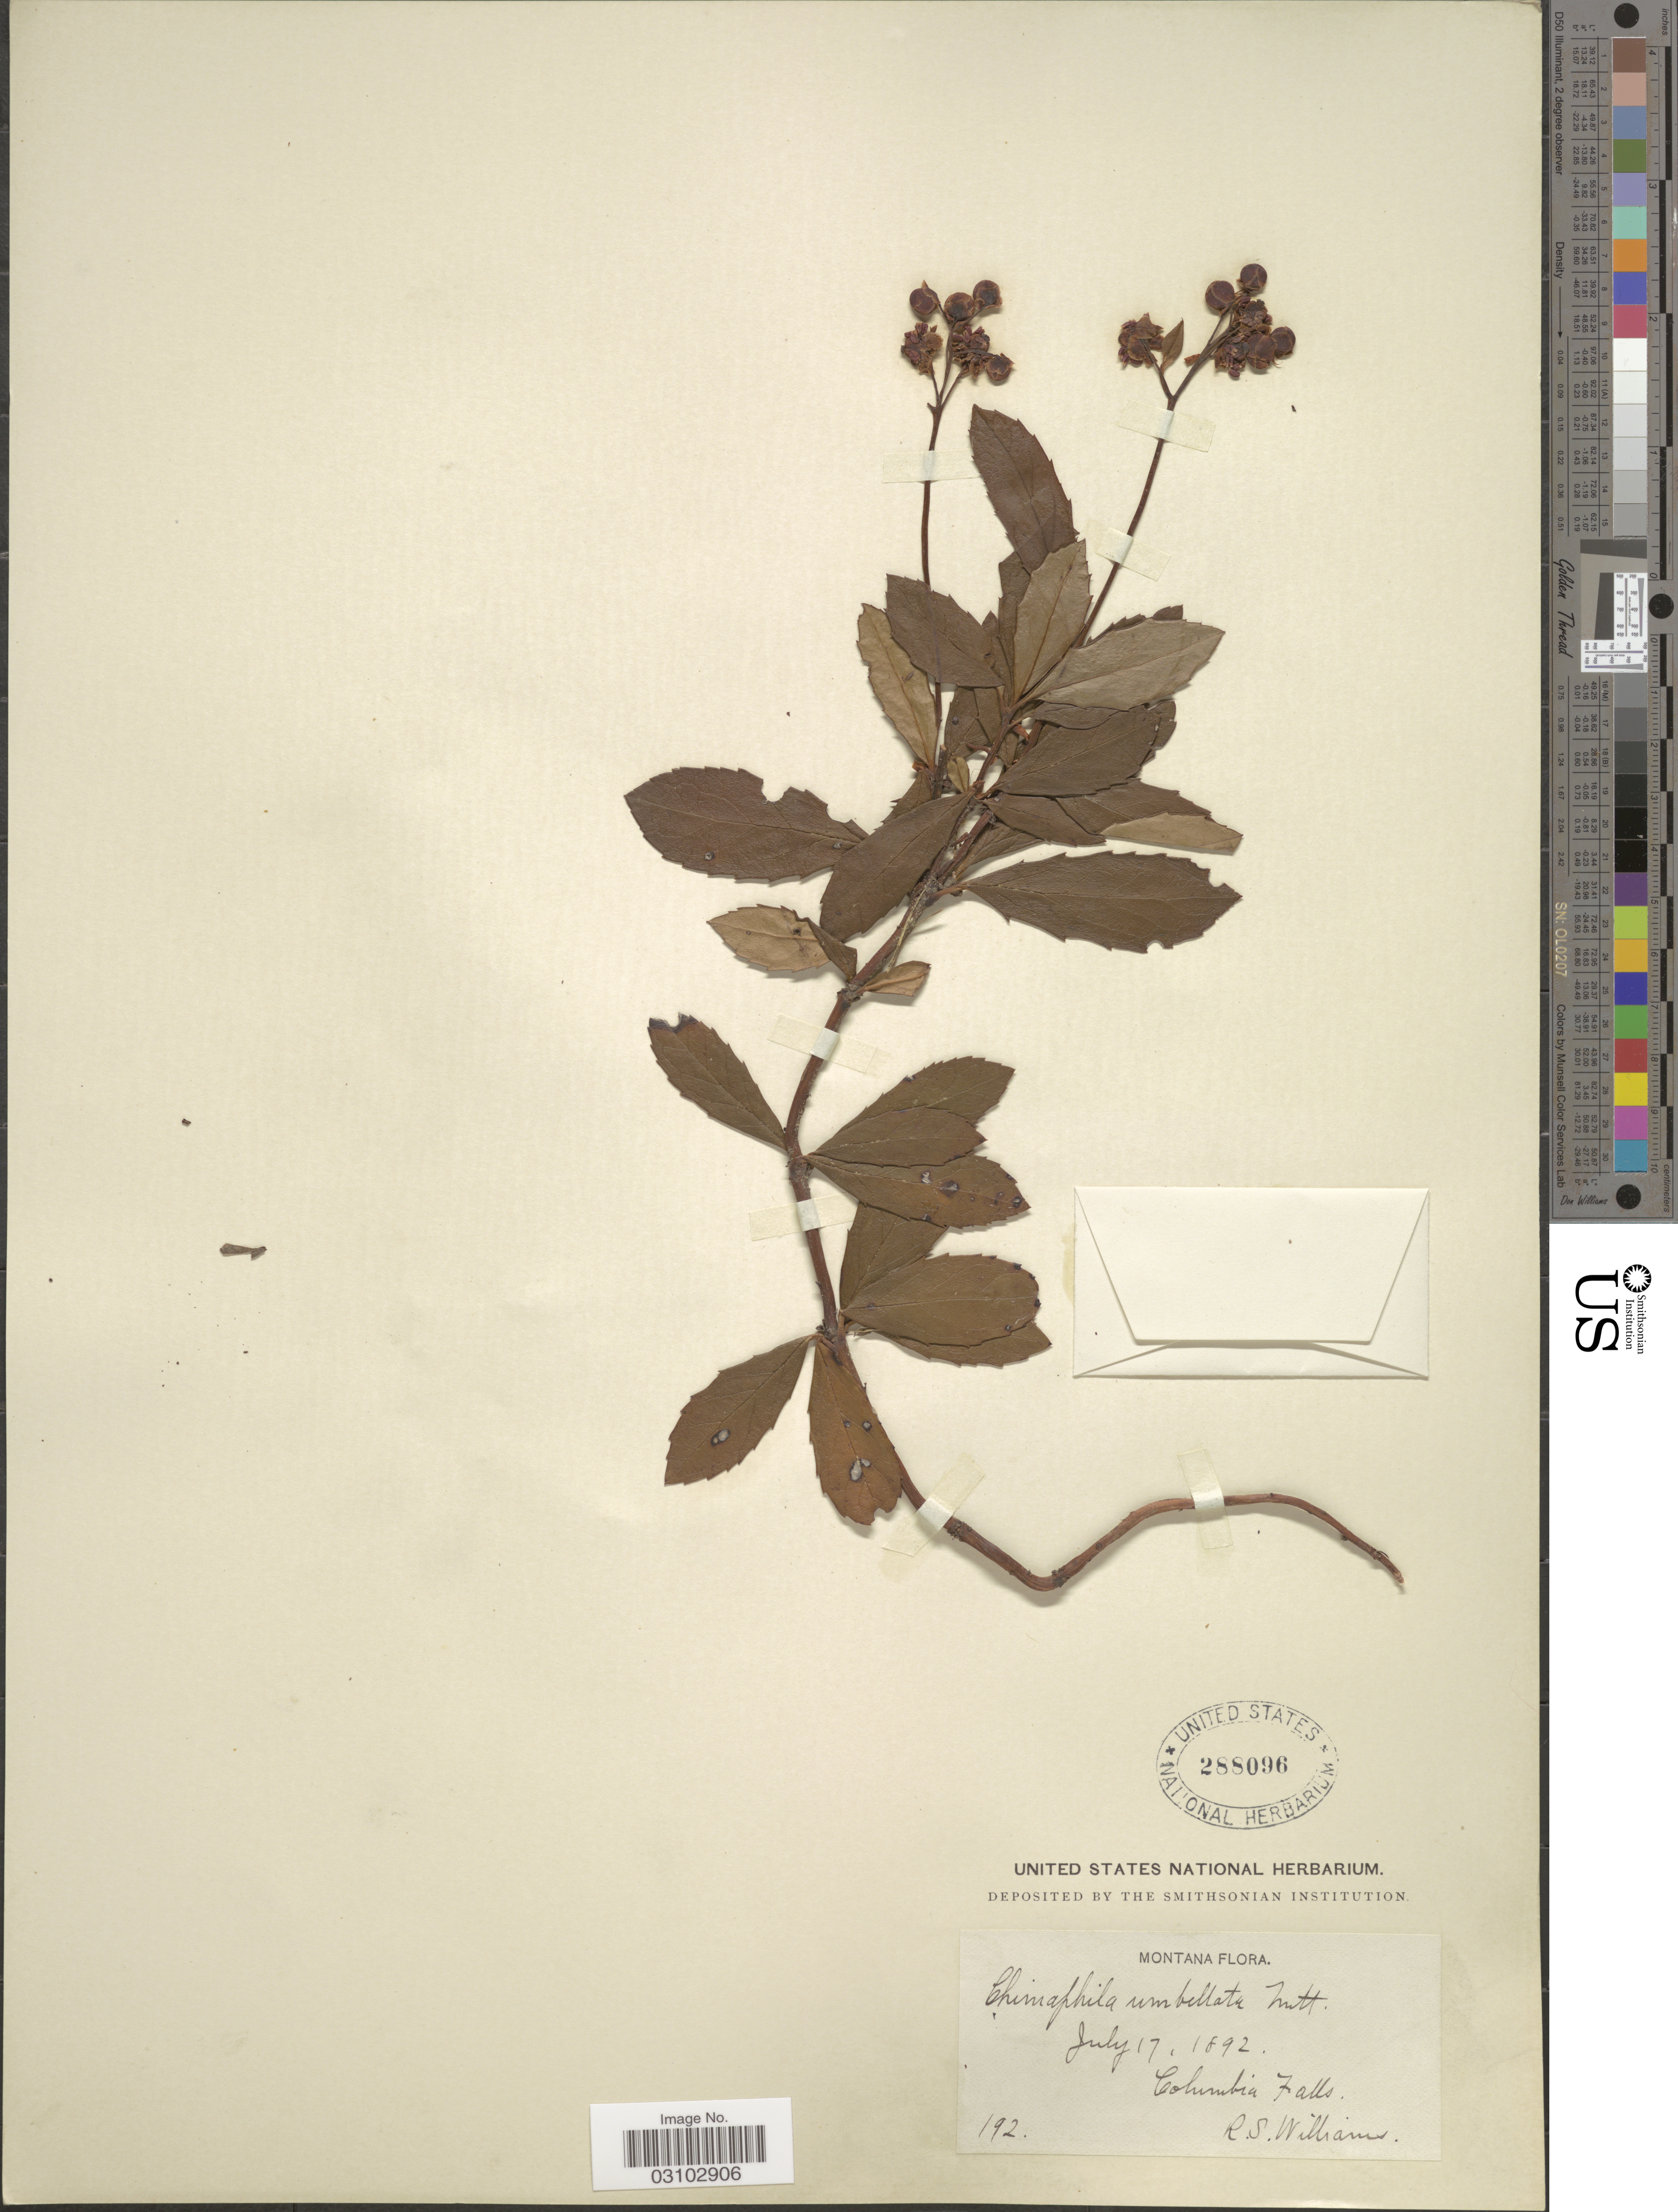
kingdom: Plantae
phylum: Tracheophyta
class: Magnoliopsida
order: Ericales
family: Ericaceae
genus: Chimaphila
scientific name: Chimaphila umbellata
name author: (L.) W.P.C. Barton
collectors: R. S. Williams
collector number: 192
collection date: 1892-07-17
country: United States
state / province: Montana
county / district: Flathead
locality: Columbia Falls.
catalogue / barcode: US 288096